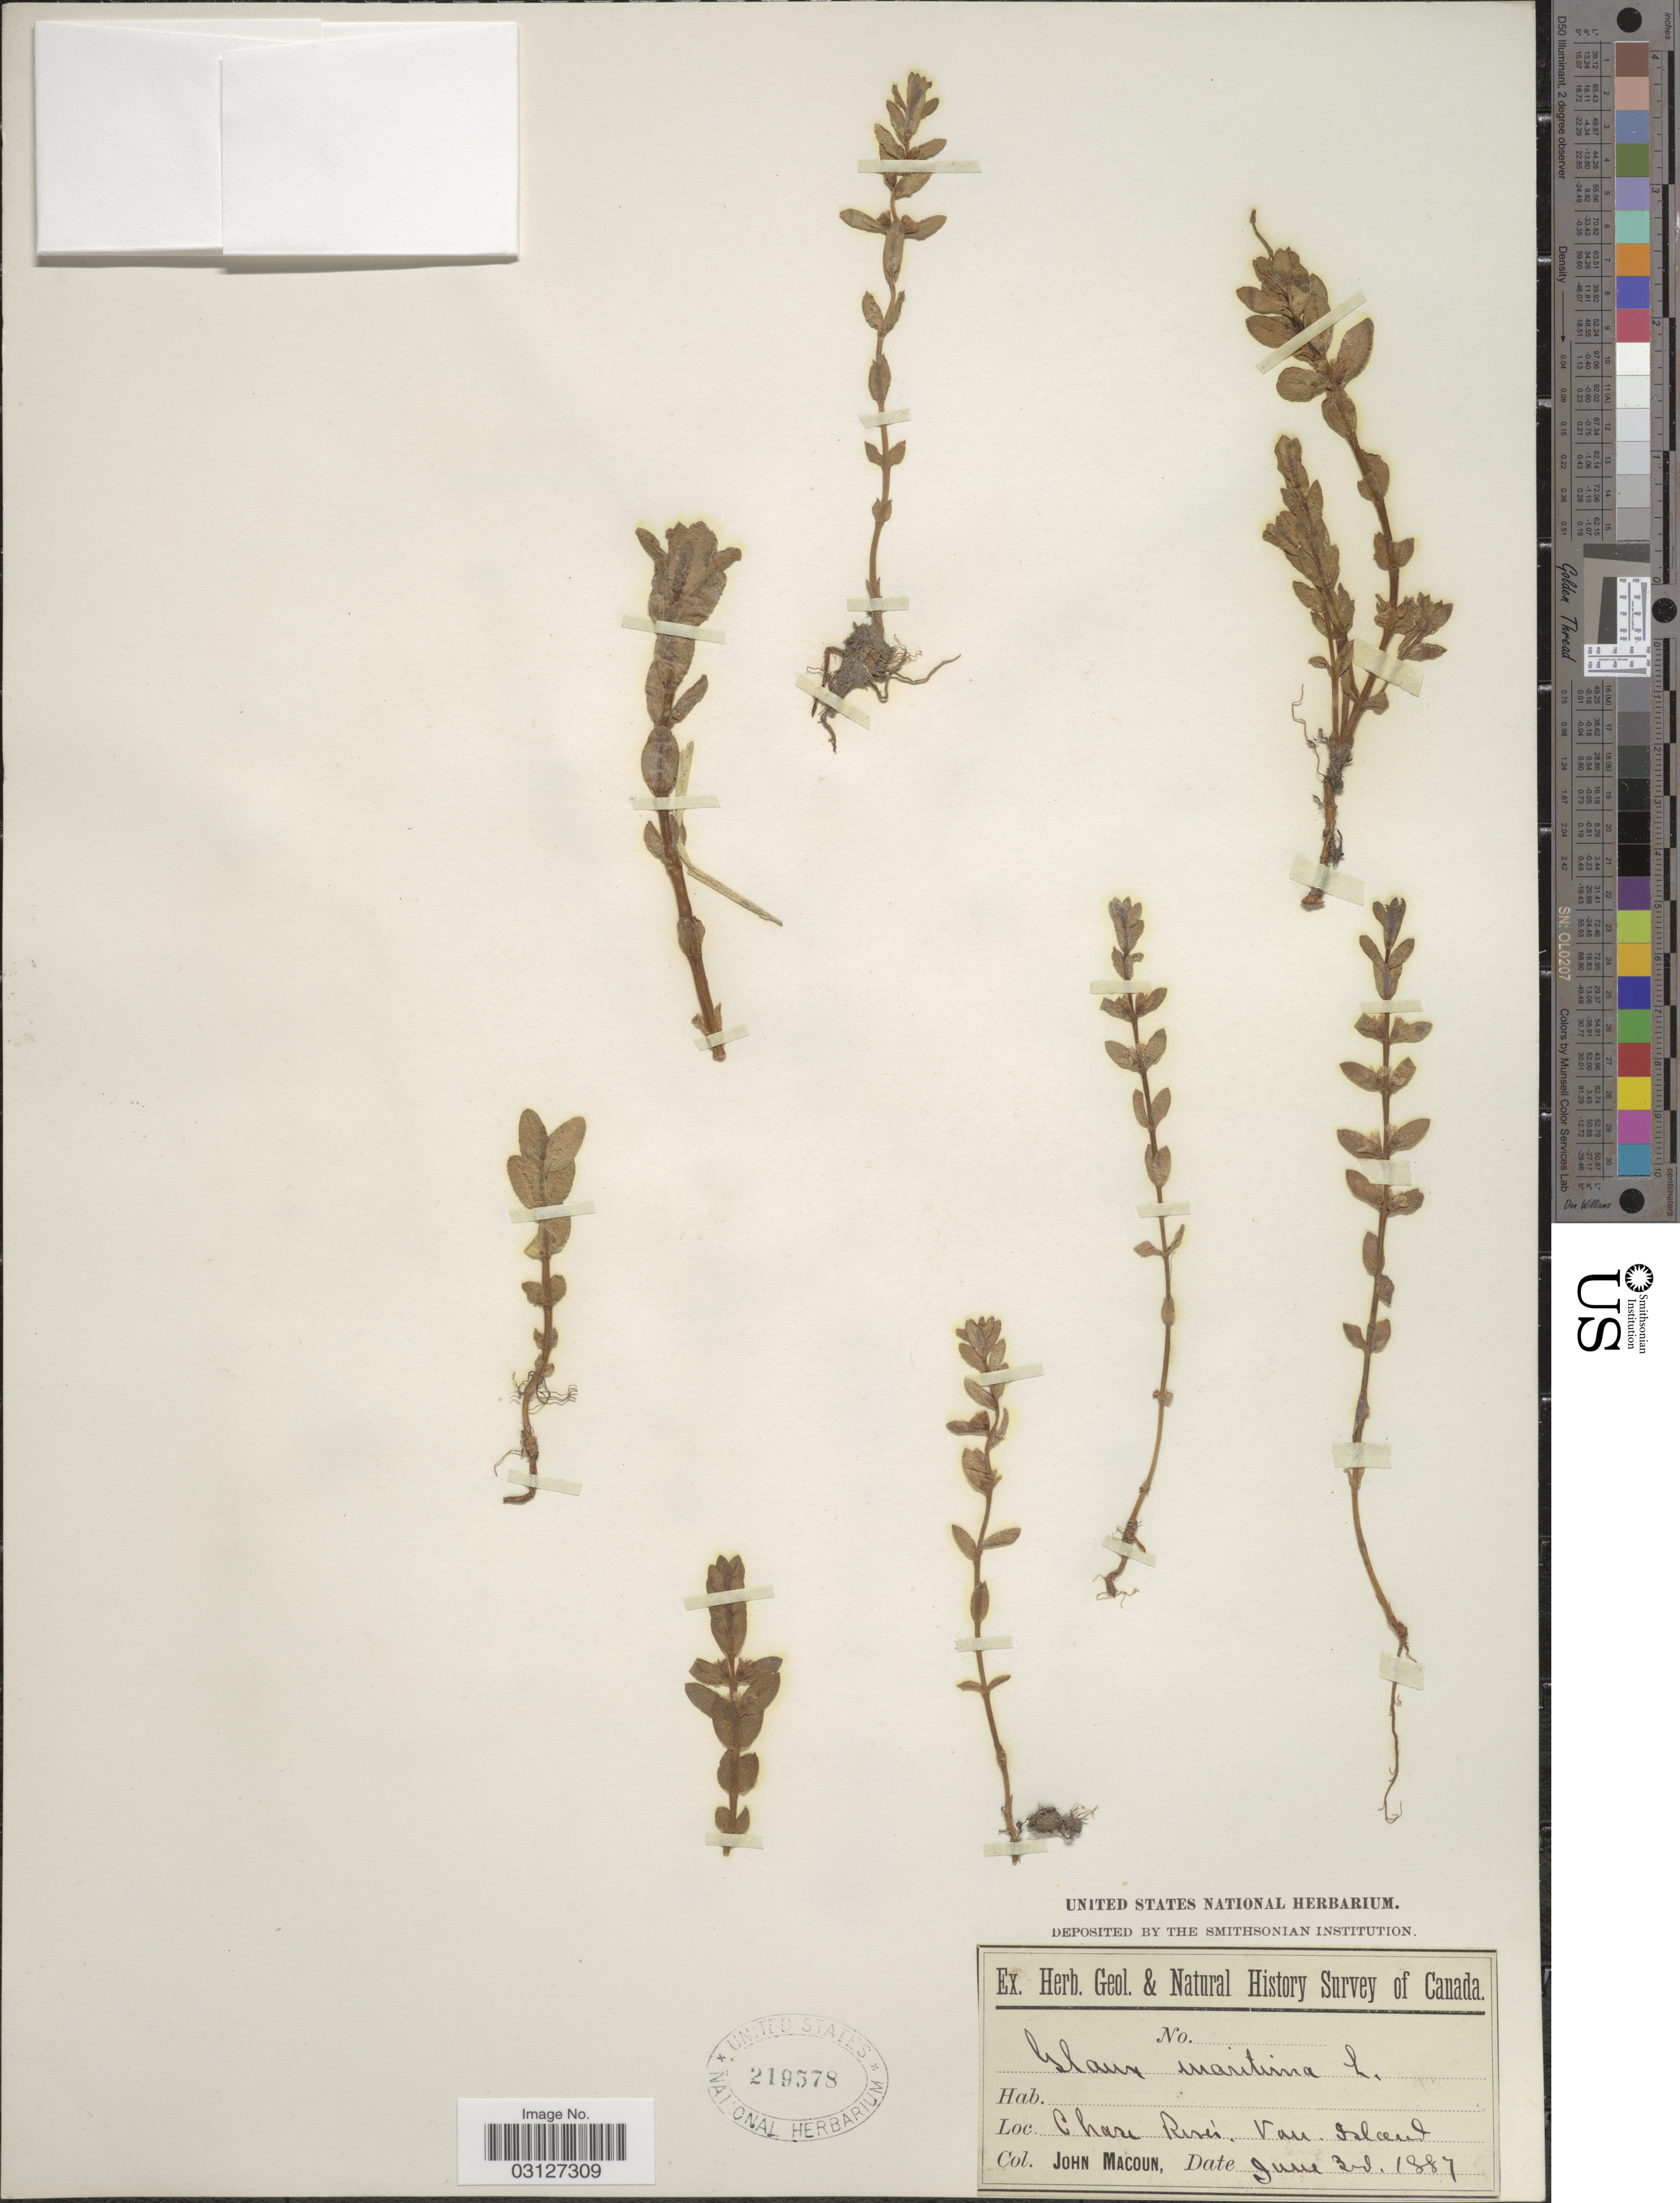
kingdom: Plantae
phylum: Tracheophyta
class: Magnoliopsida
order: Ericales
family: Primulaceae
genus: Glaux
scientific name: Glaux maritima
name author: L.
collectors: J. Macoun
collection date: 1887-06-03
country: Canada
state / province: British Columbia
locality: Chase River, Van. Island.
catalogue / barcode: US 219578